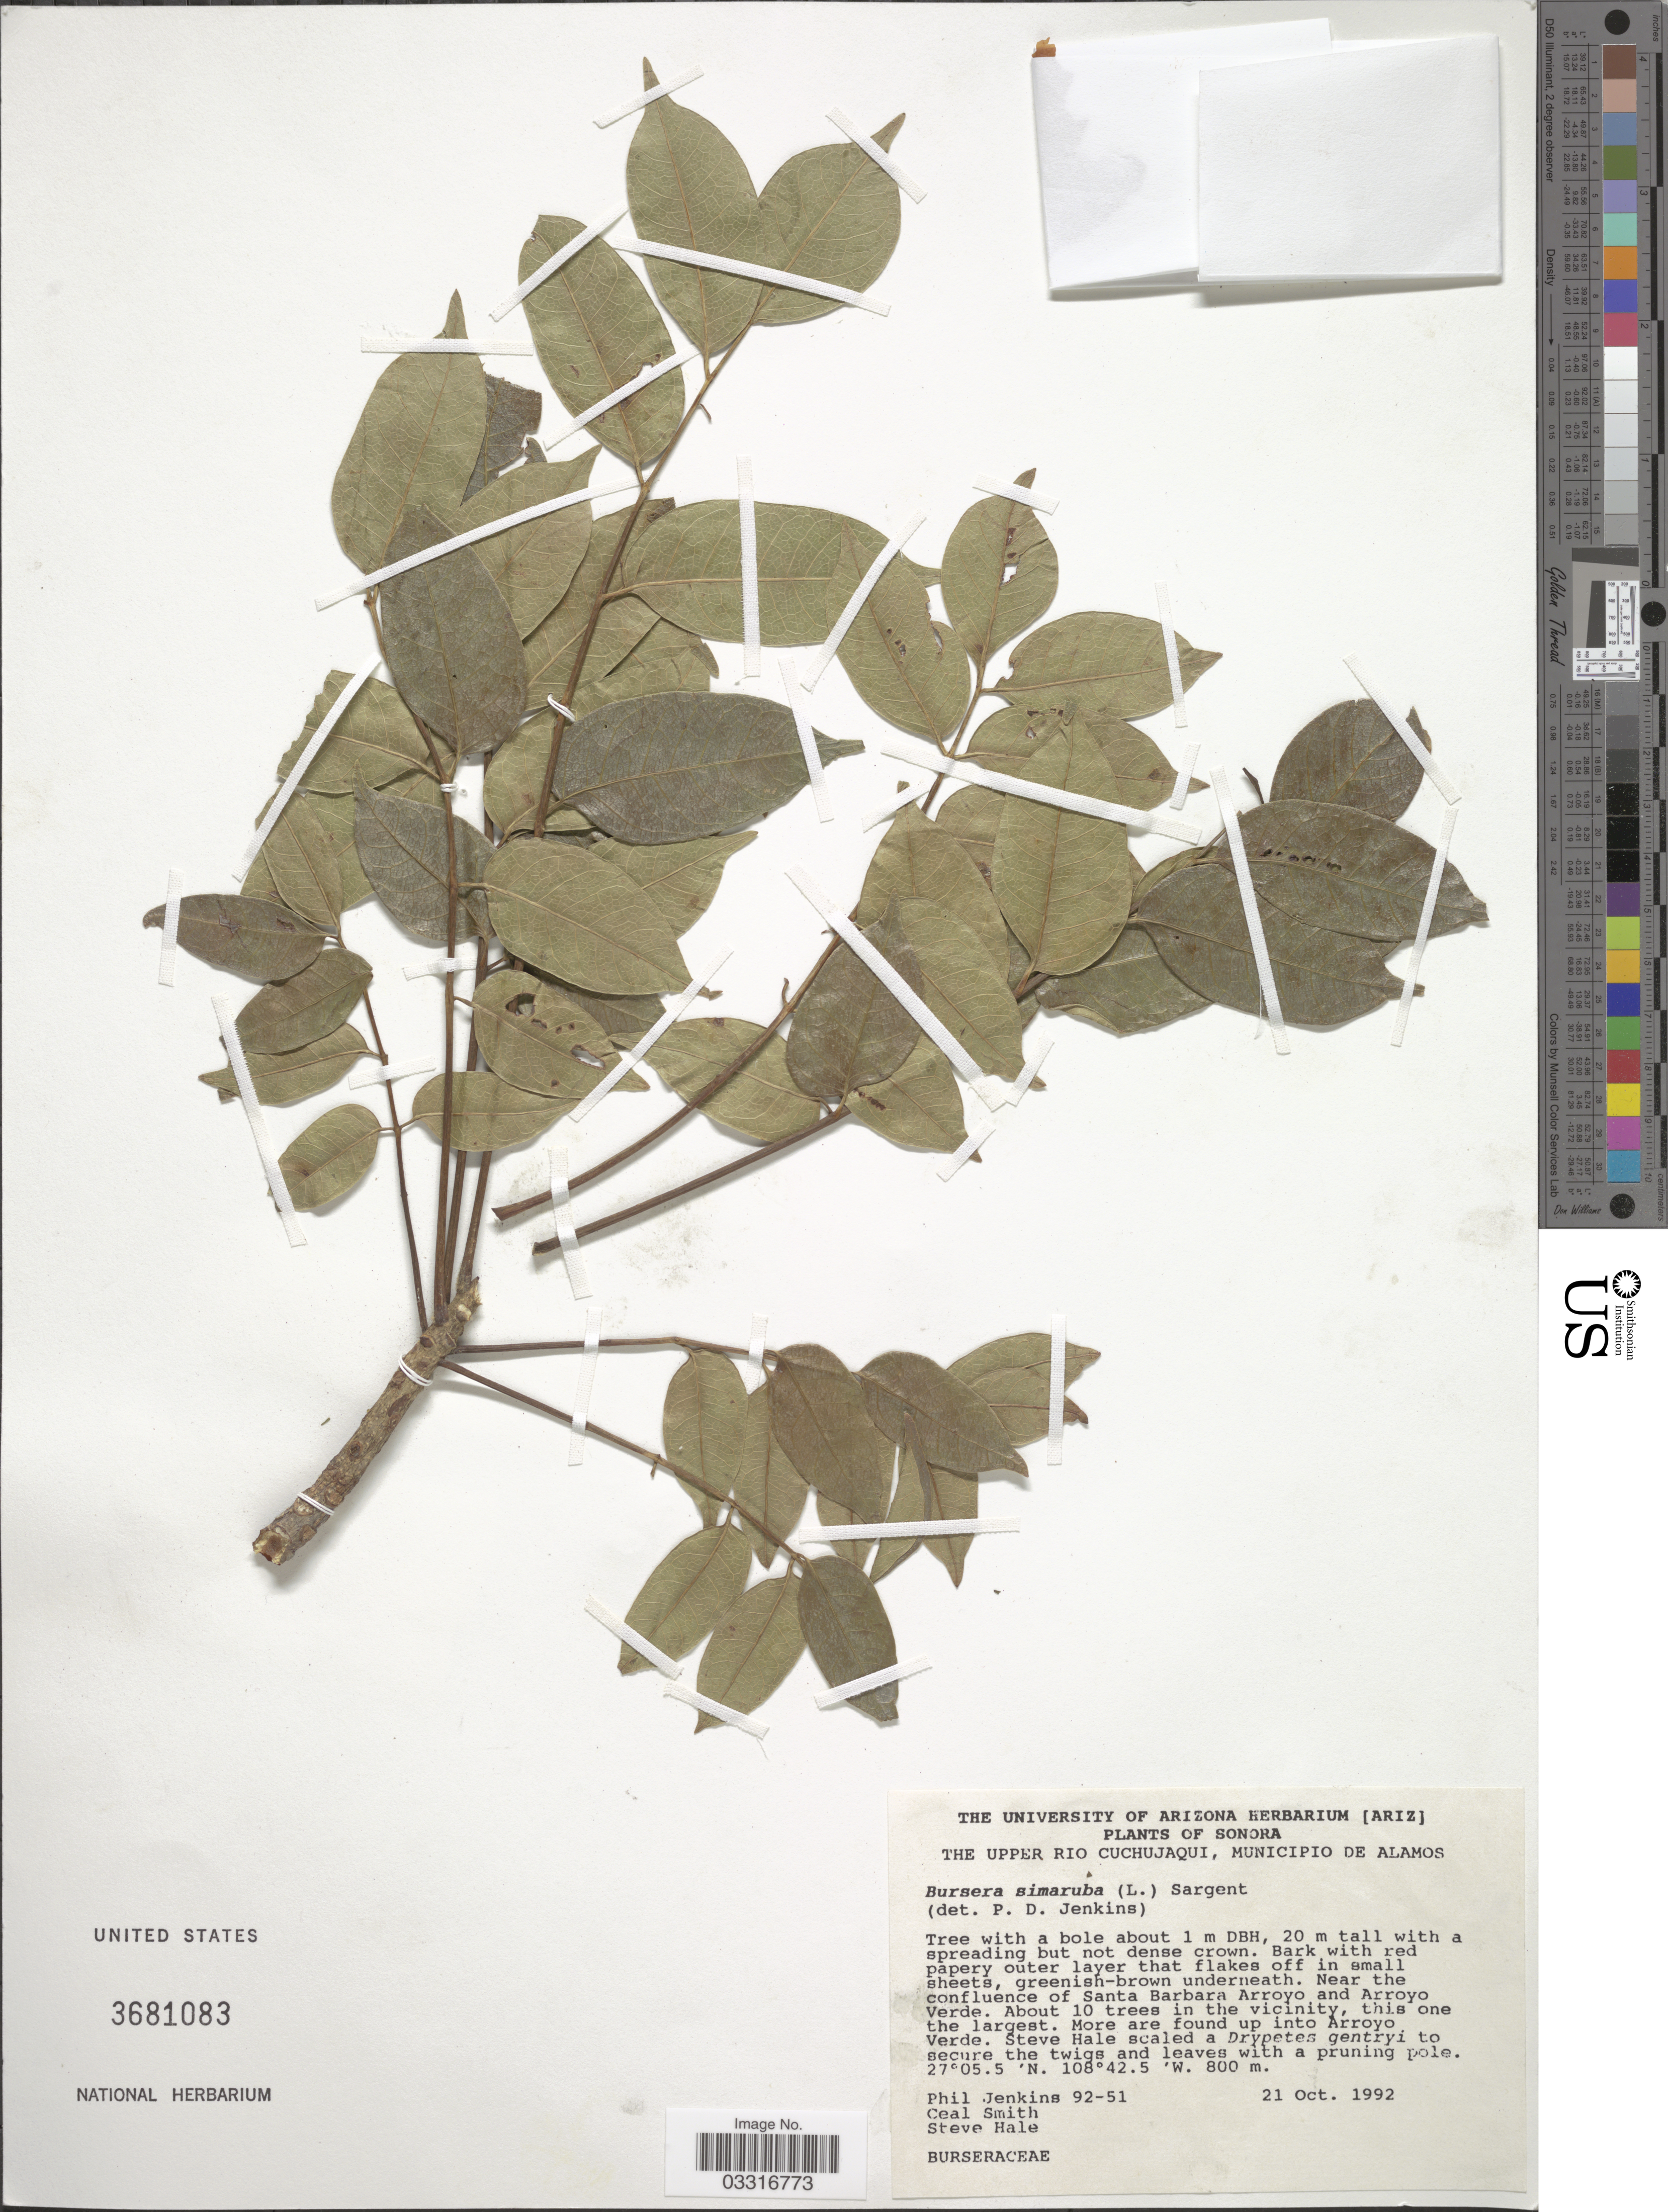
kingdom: Plantae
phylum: Tracheophyta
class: Magnoliopsida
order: Sapindales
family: Burseraceae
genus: Bursera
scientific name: Bursera simaruba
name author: (L.) Sarg.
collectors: P. Jenkins, C. Smith & S. Hale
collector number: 92-51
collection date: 1992-10-21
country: Mexico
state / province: Sonora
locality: The Upper Rio Cuchujaqui, Municipio de Alamos, Near the confluence of Santa Barbara Arroyo and Arroyo Verde.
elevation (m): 800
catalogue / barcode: US 3681083